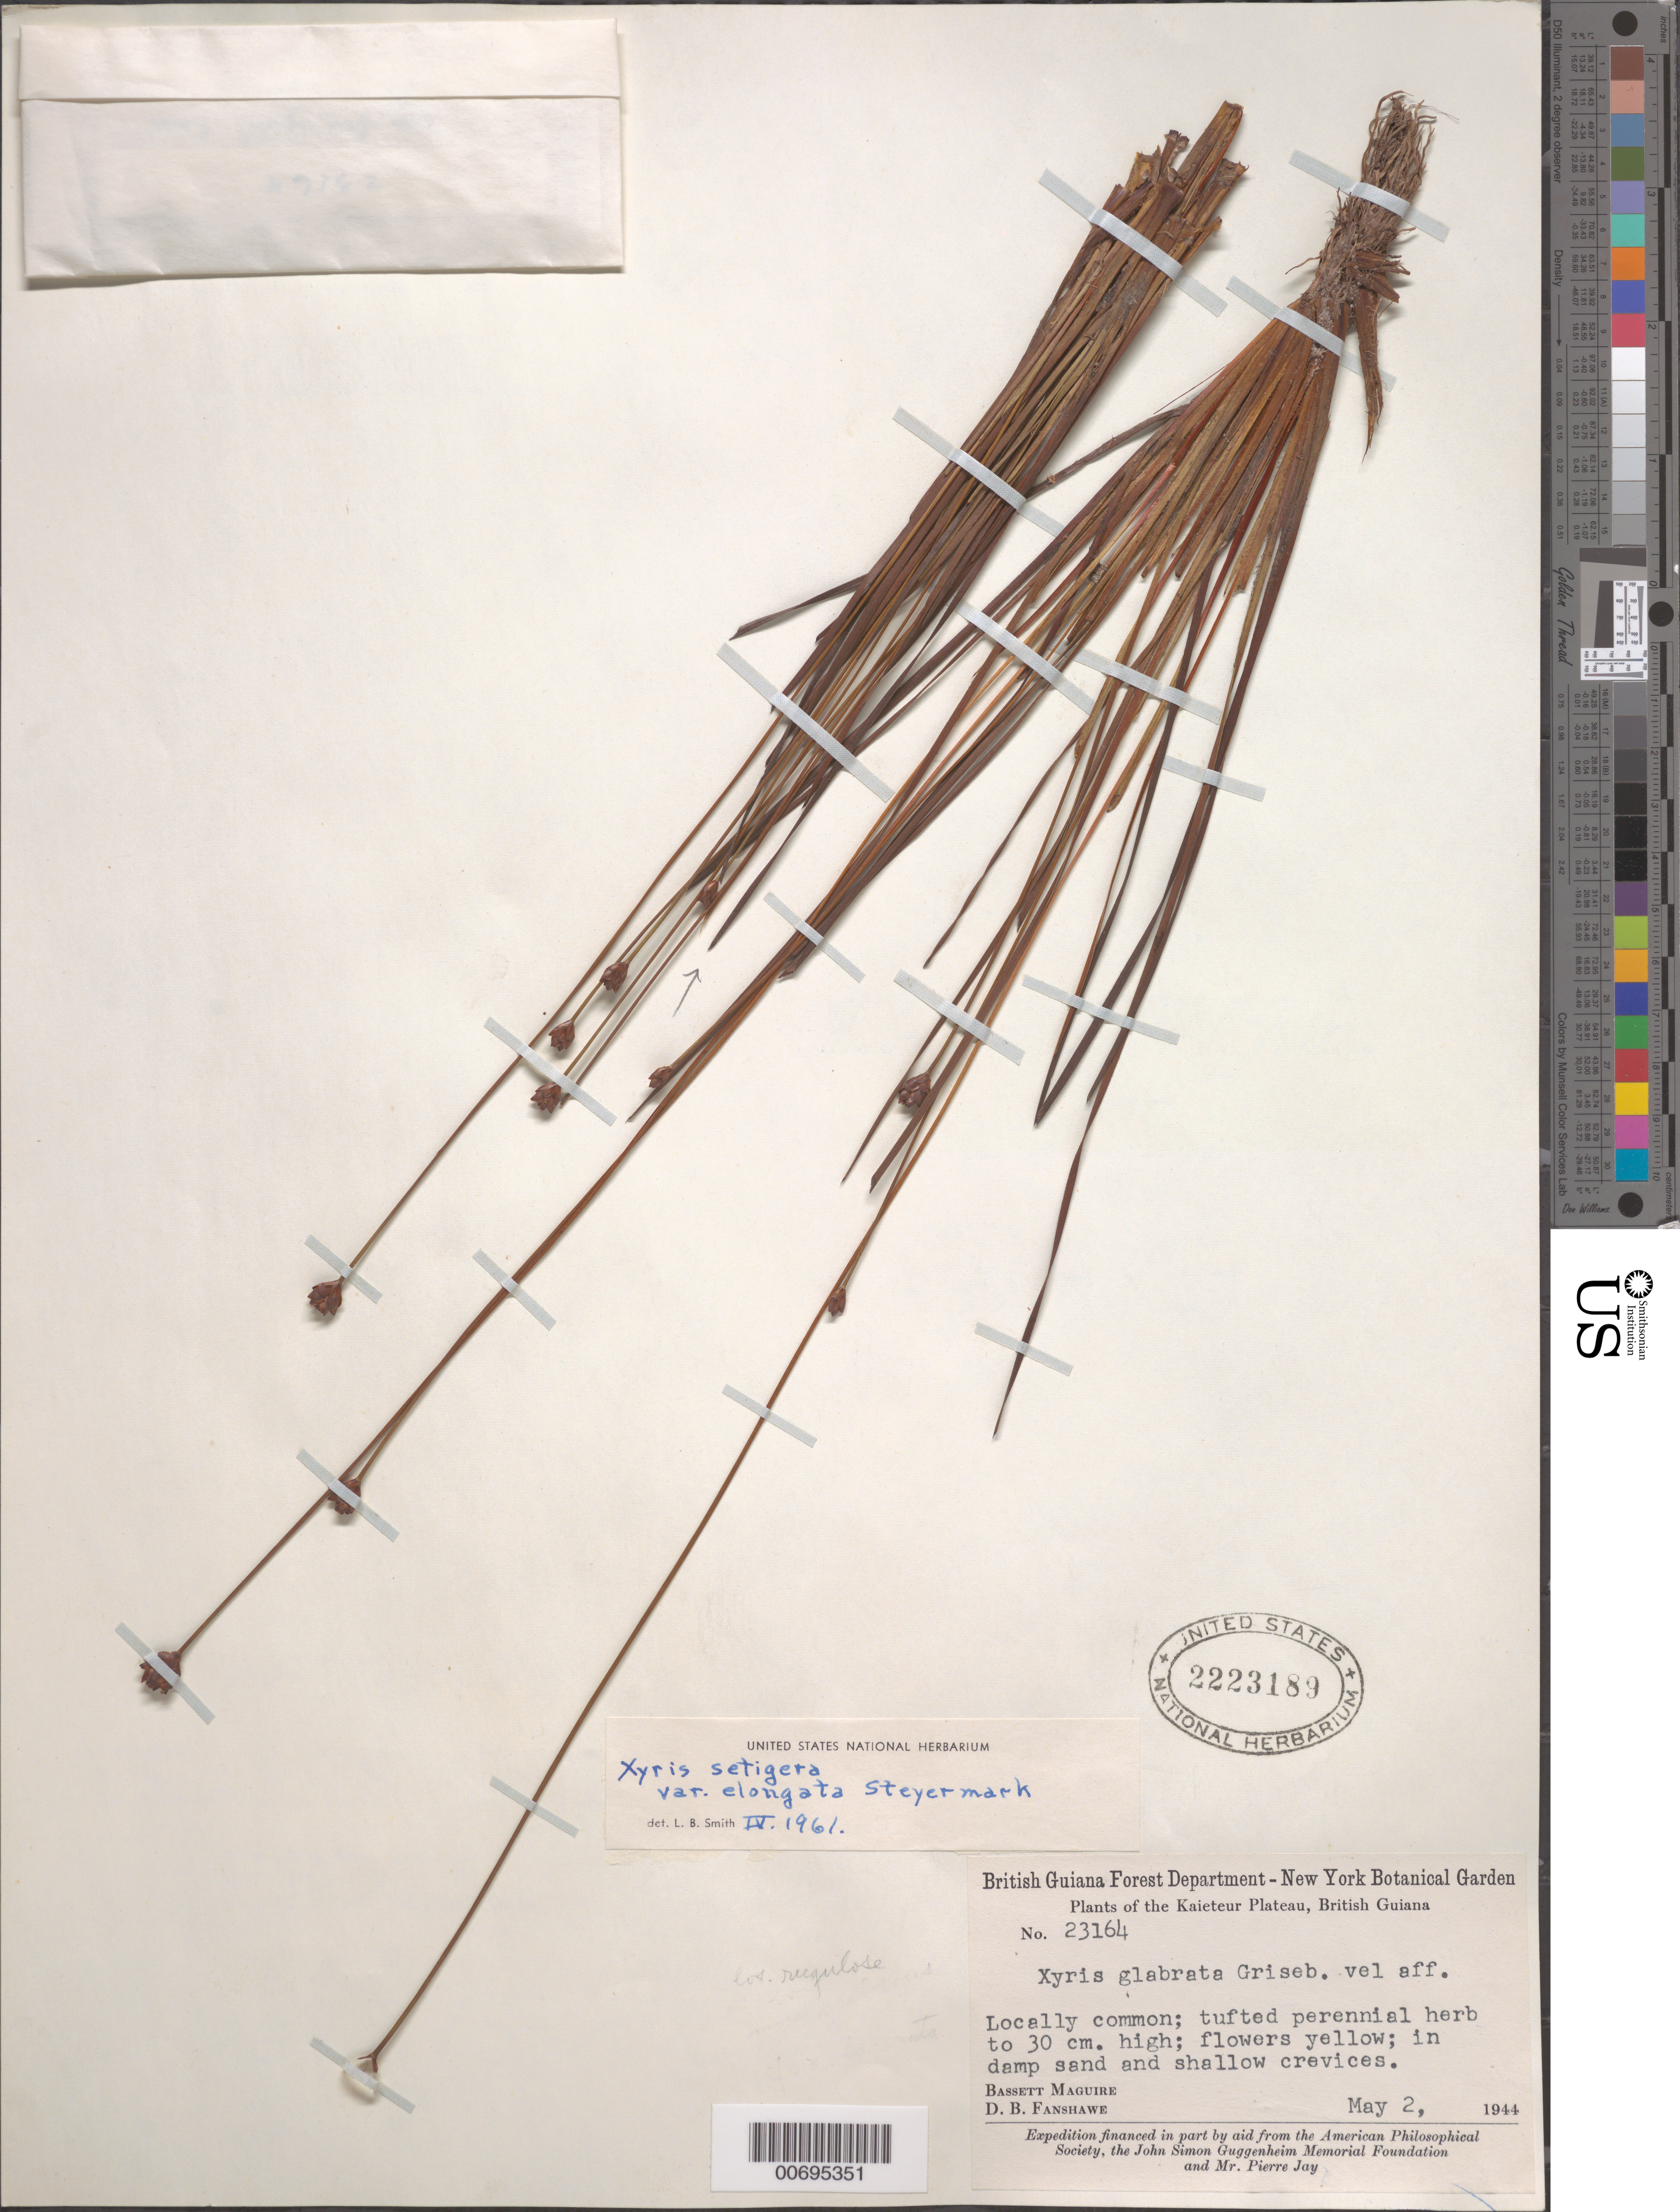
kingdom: Plantae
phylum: Tracheophyta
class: Liliopsida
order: Poales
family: Xyridaceae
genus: Xyris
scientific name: Xyris setigera var. elongata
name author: Steyerm.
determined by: Smith, Lyman B., (US), NMNH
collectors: B. Maguire & D. B. Fanshawe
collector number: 23164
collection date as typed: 2-May-44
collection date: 1944-05-02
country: Guyana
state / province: Potaro-Siparuni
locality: Kaieteur Plateau, Potaro River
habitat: Damp sand and shallow crevices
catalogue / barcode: US 2223189